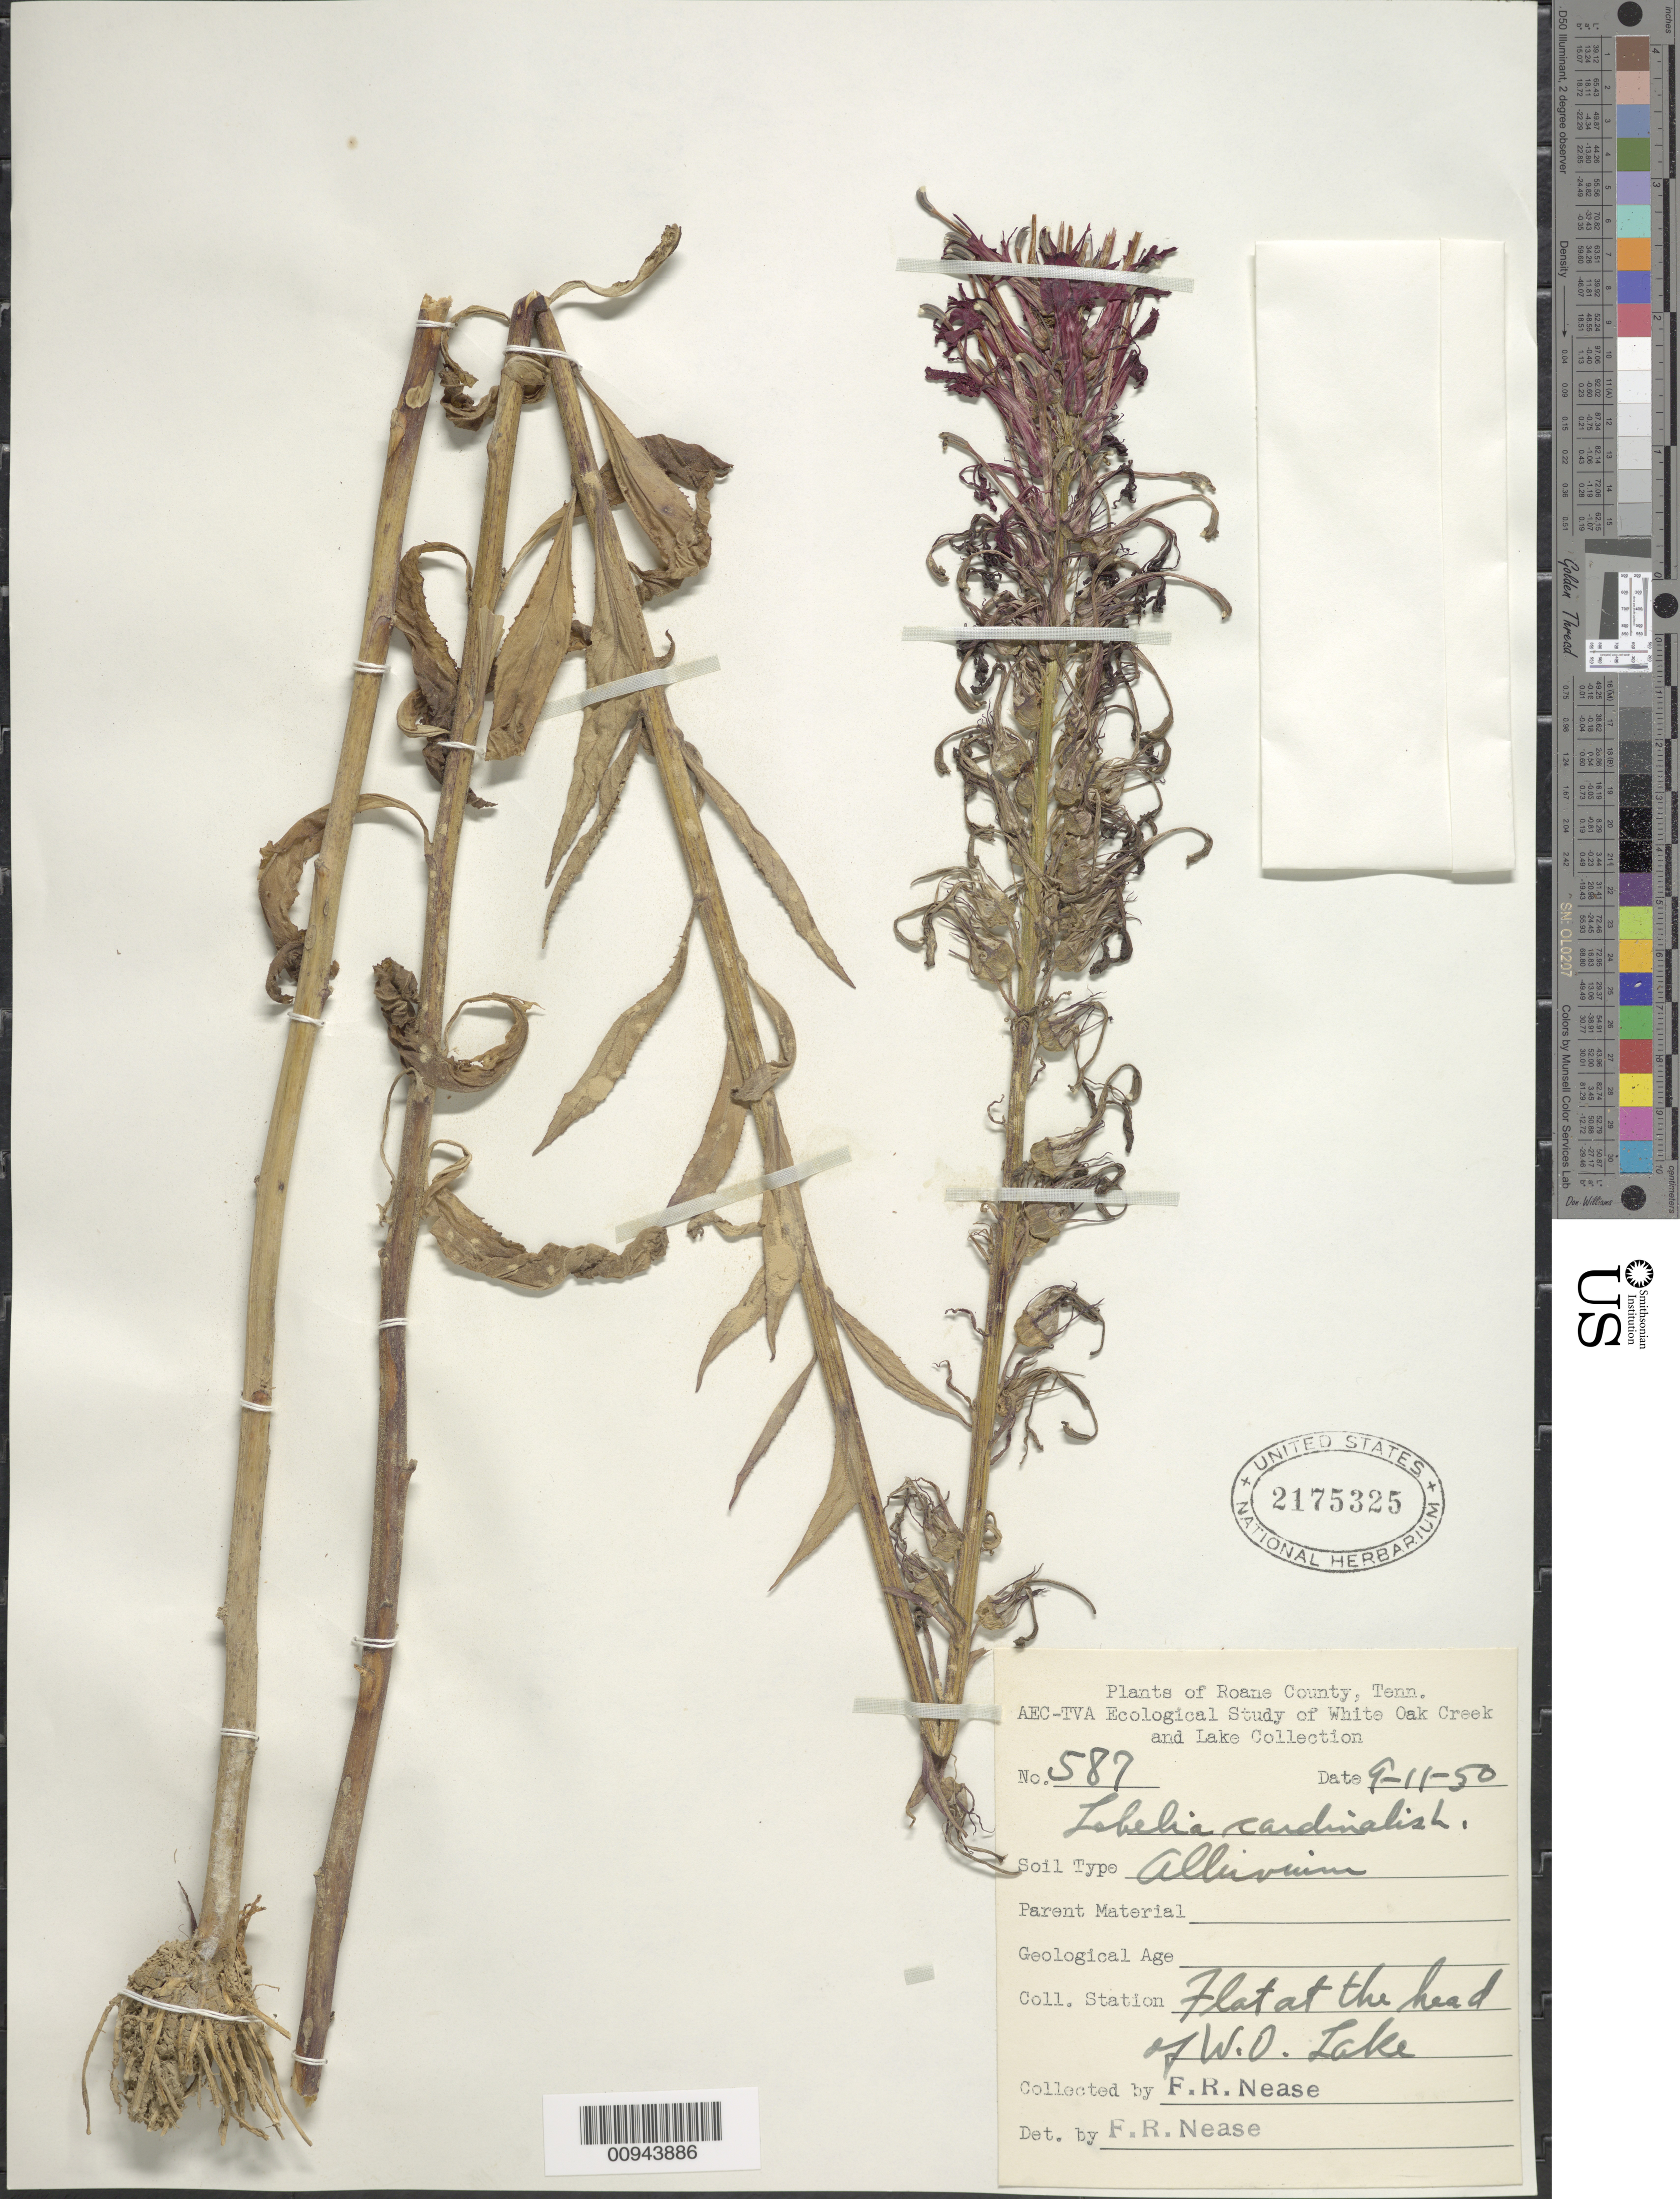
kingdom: Plantae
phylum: Tracheophyta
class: Magnoliopsida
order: Asterales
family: Campanulaceae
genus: Lobelia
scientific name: Lobelia cardinalis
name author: L.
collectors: F. Nease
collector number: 587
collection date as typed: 11 Sep 1950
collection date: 1950-09-11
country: United States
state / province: Tennessee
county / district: Roane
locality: Flat at the head of White Oak Lake Dam, AEC-TVA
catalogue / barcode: US 2175325